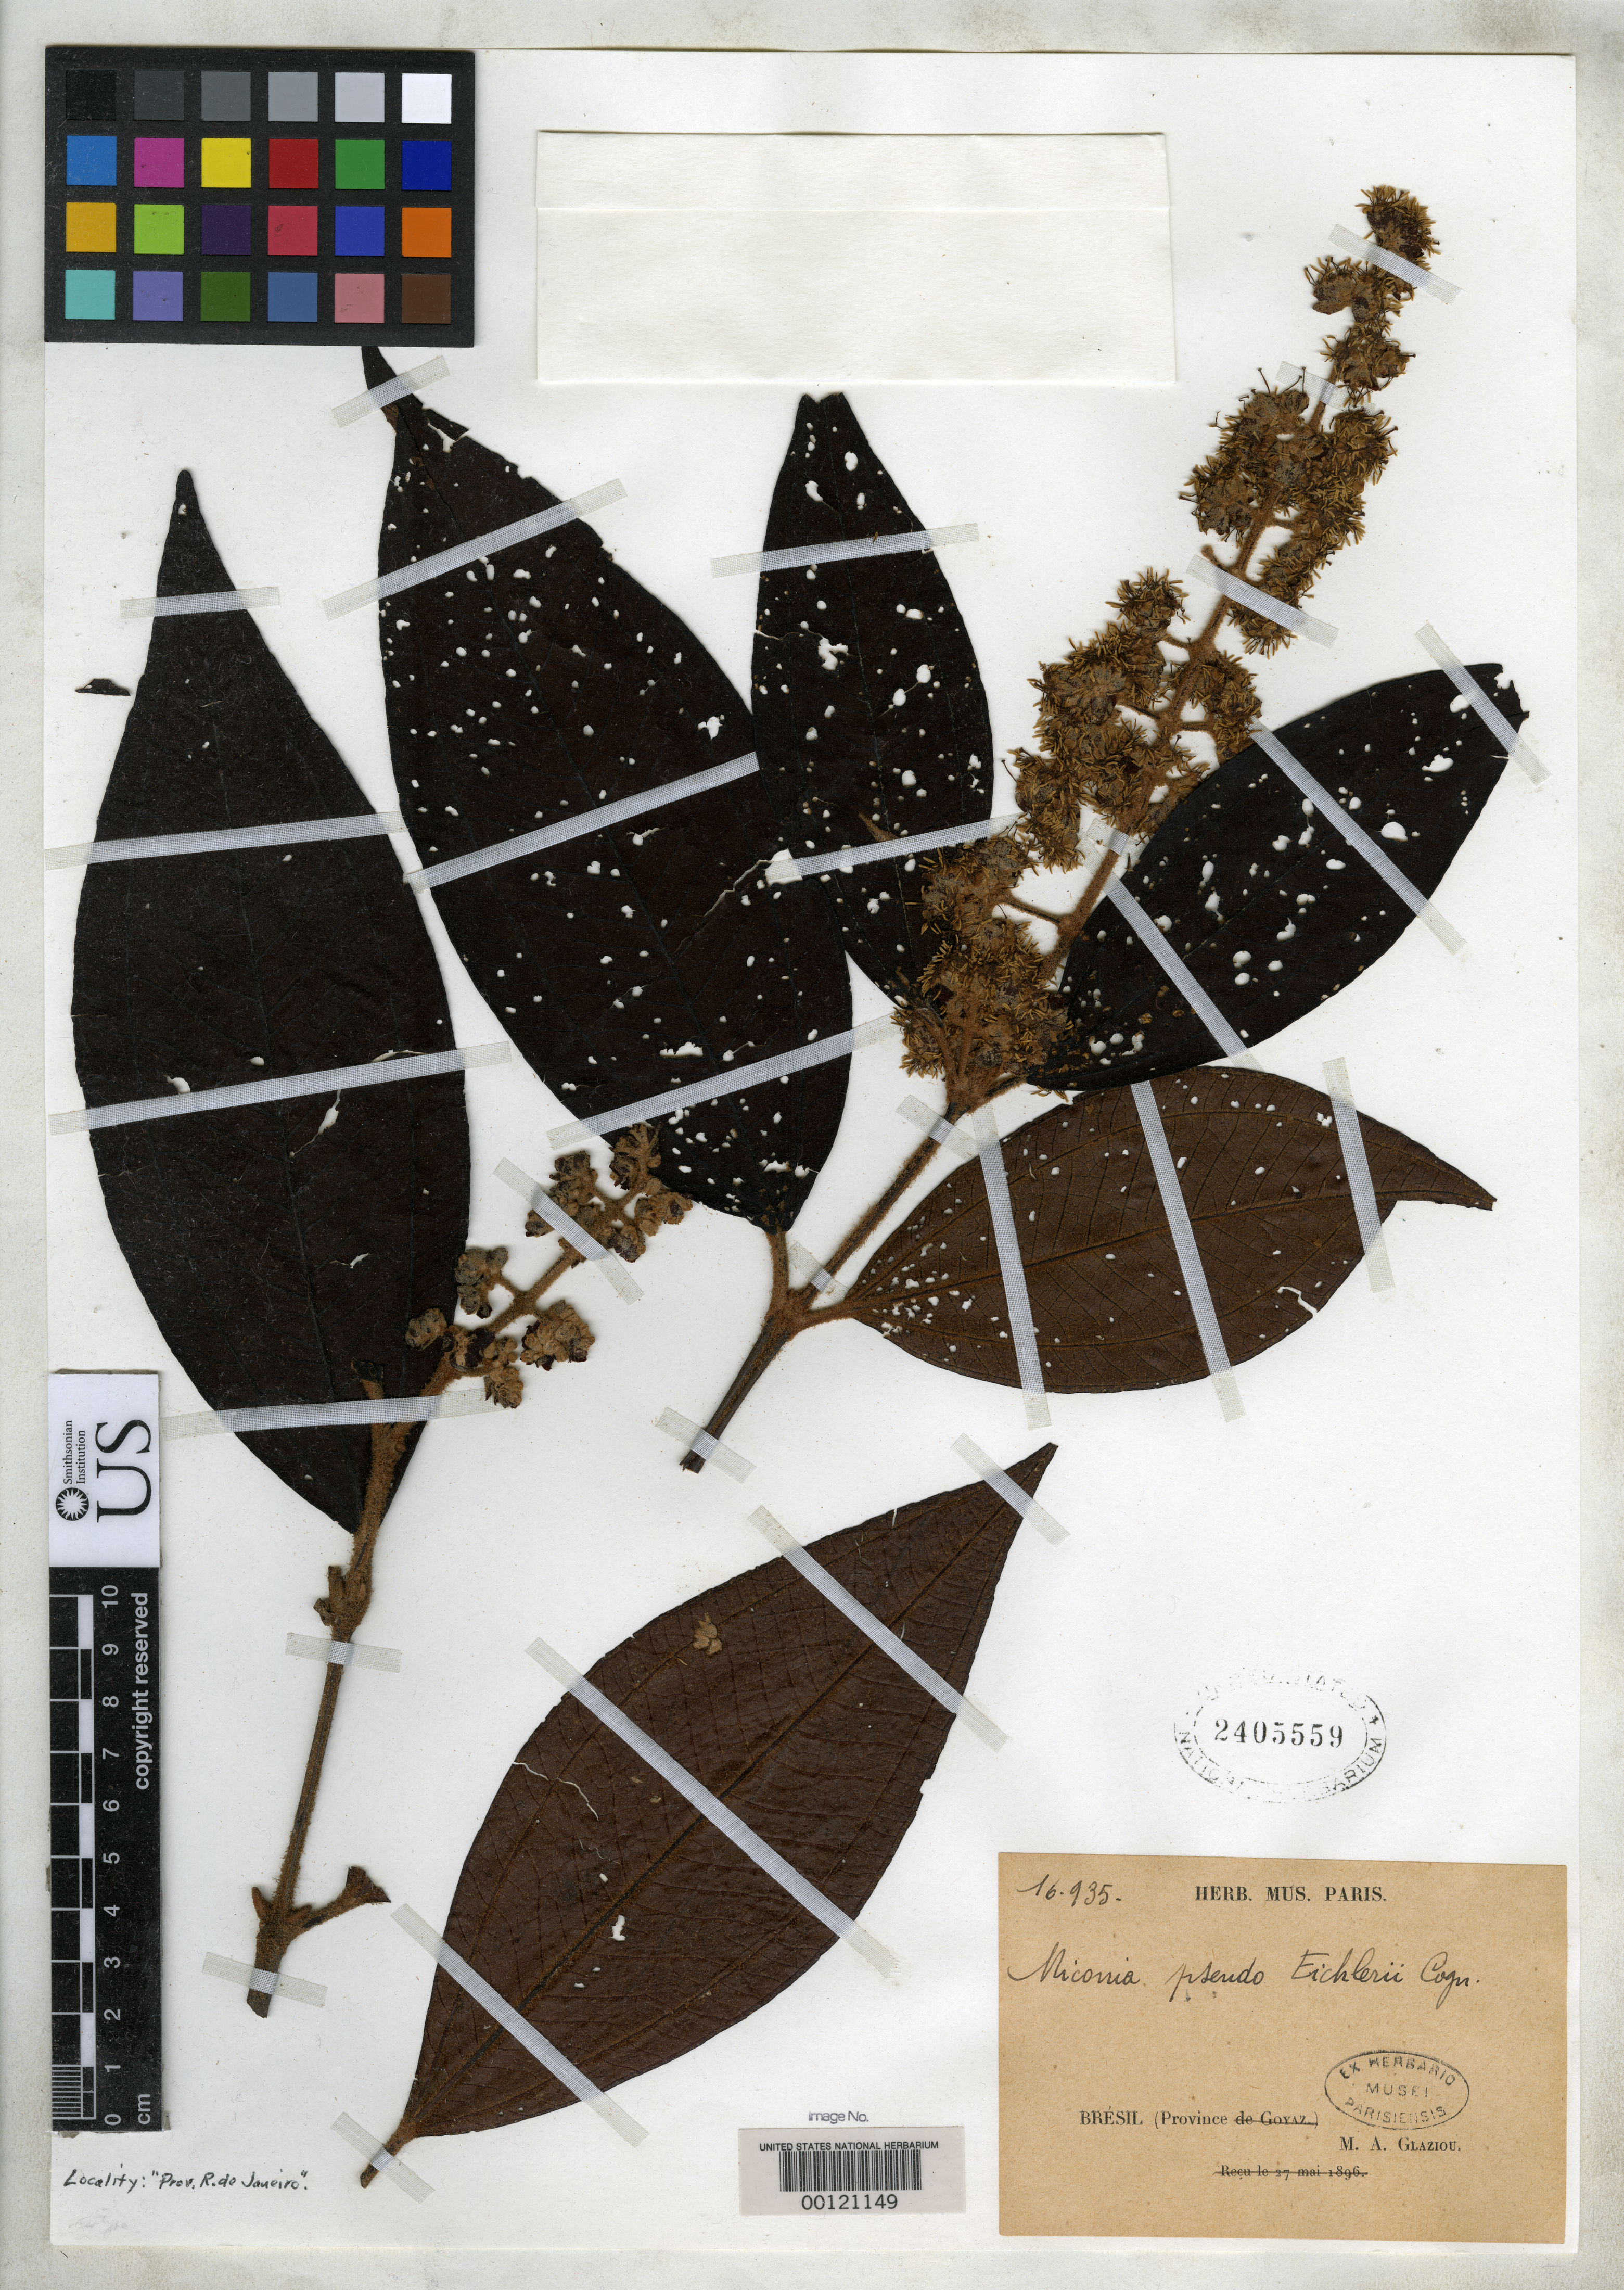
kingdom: Plantae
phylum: Tracheophyta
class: Magnoliopsida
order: Myrtales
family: Melastomataceae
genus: Miconia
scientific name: Miconia pseudoeichleri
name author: Cogn. in A. DC.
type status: Isotype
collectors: A. F. M. Glaziou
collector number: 16935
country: Brazil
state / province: Rio de Janeiro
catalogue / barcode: US 2405559